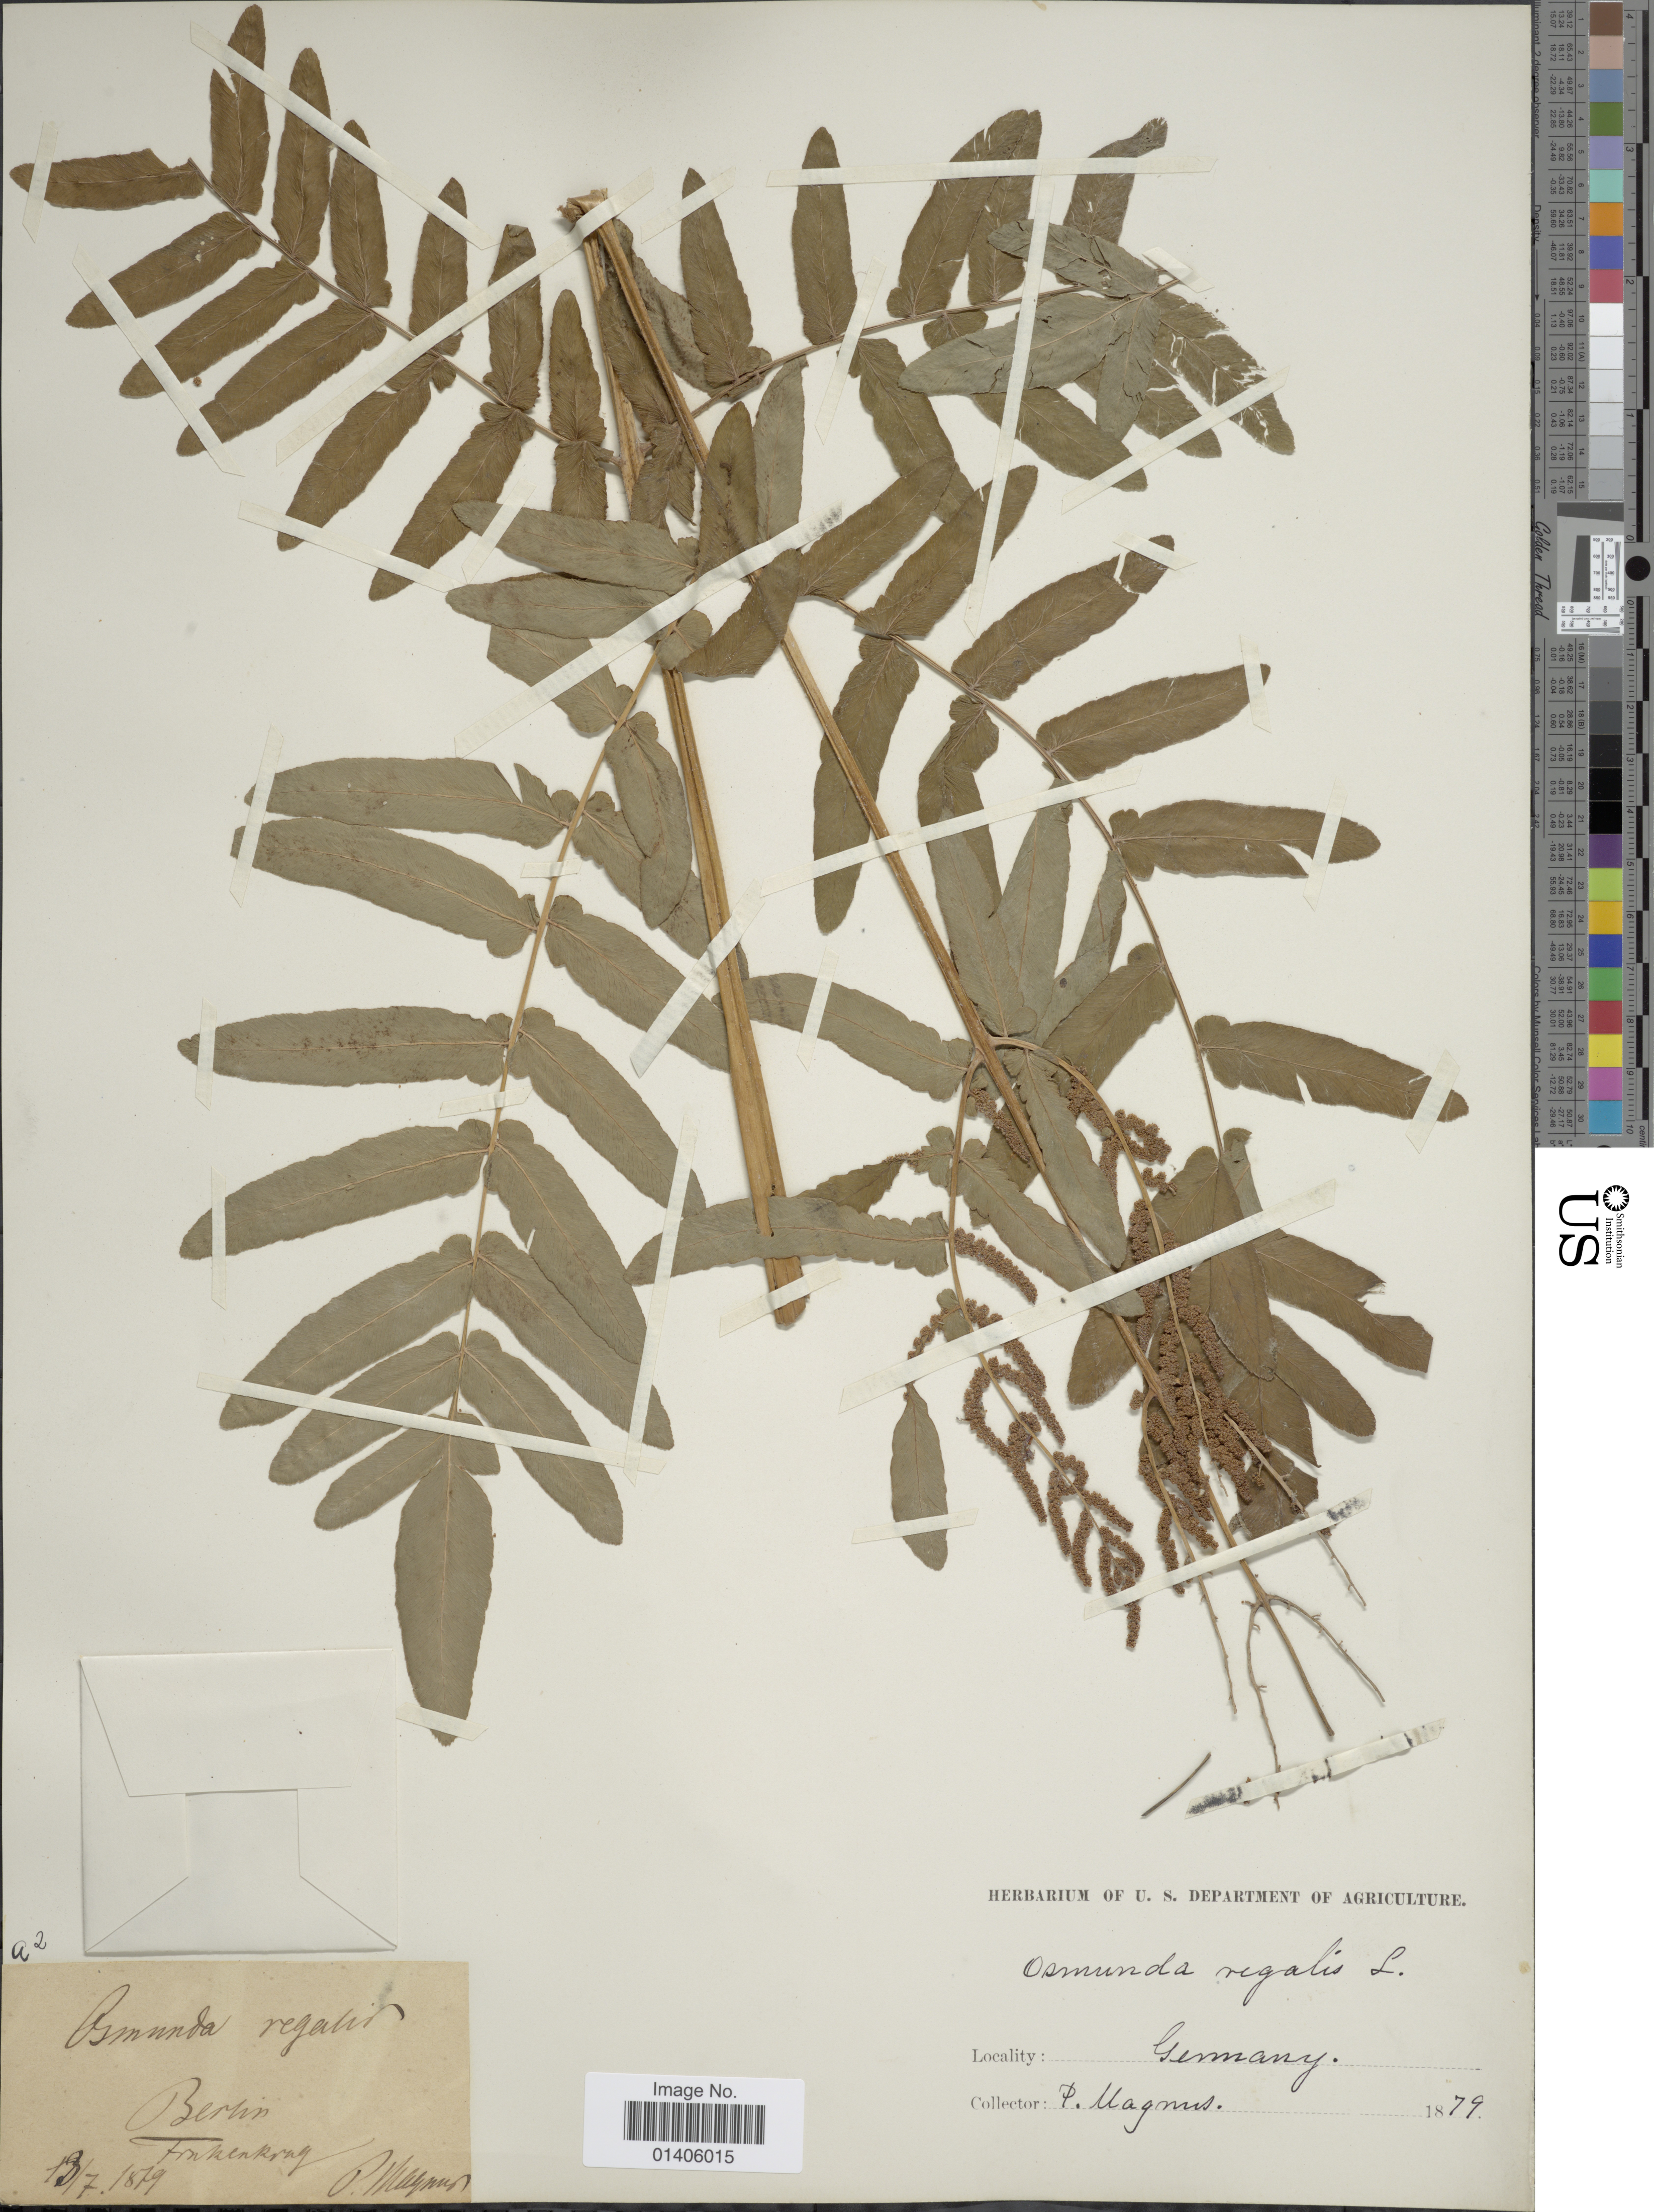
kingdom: Plantae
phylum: Tracheophyta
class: Polypodiopsida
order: Osmundales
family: Osmundaceae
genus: Osmunda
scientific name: Osmunda regalis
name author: L.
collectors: P. W. Magnus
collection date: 1879-07-13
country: Germany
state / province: Berlin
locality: Frakenkrag [interpreted]